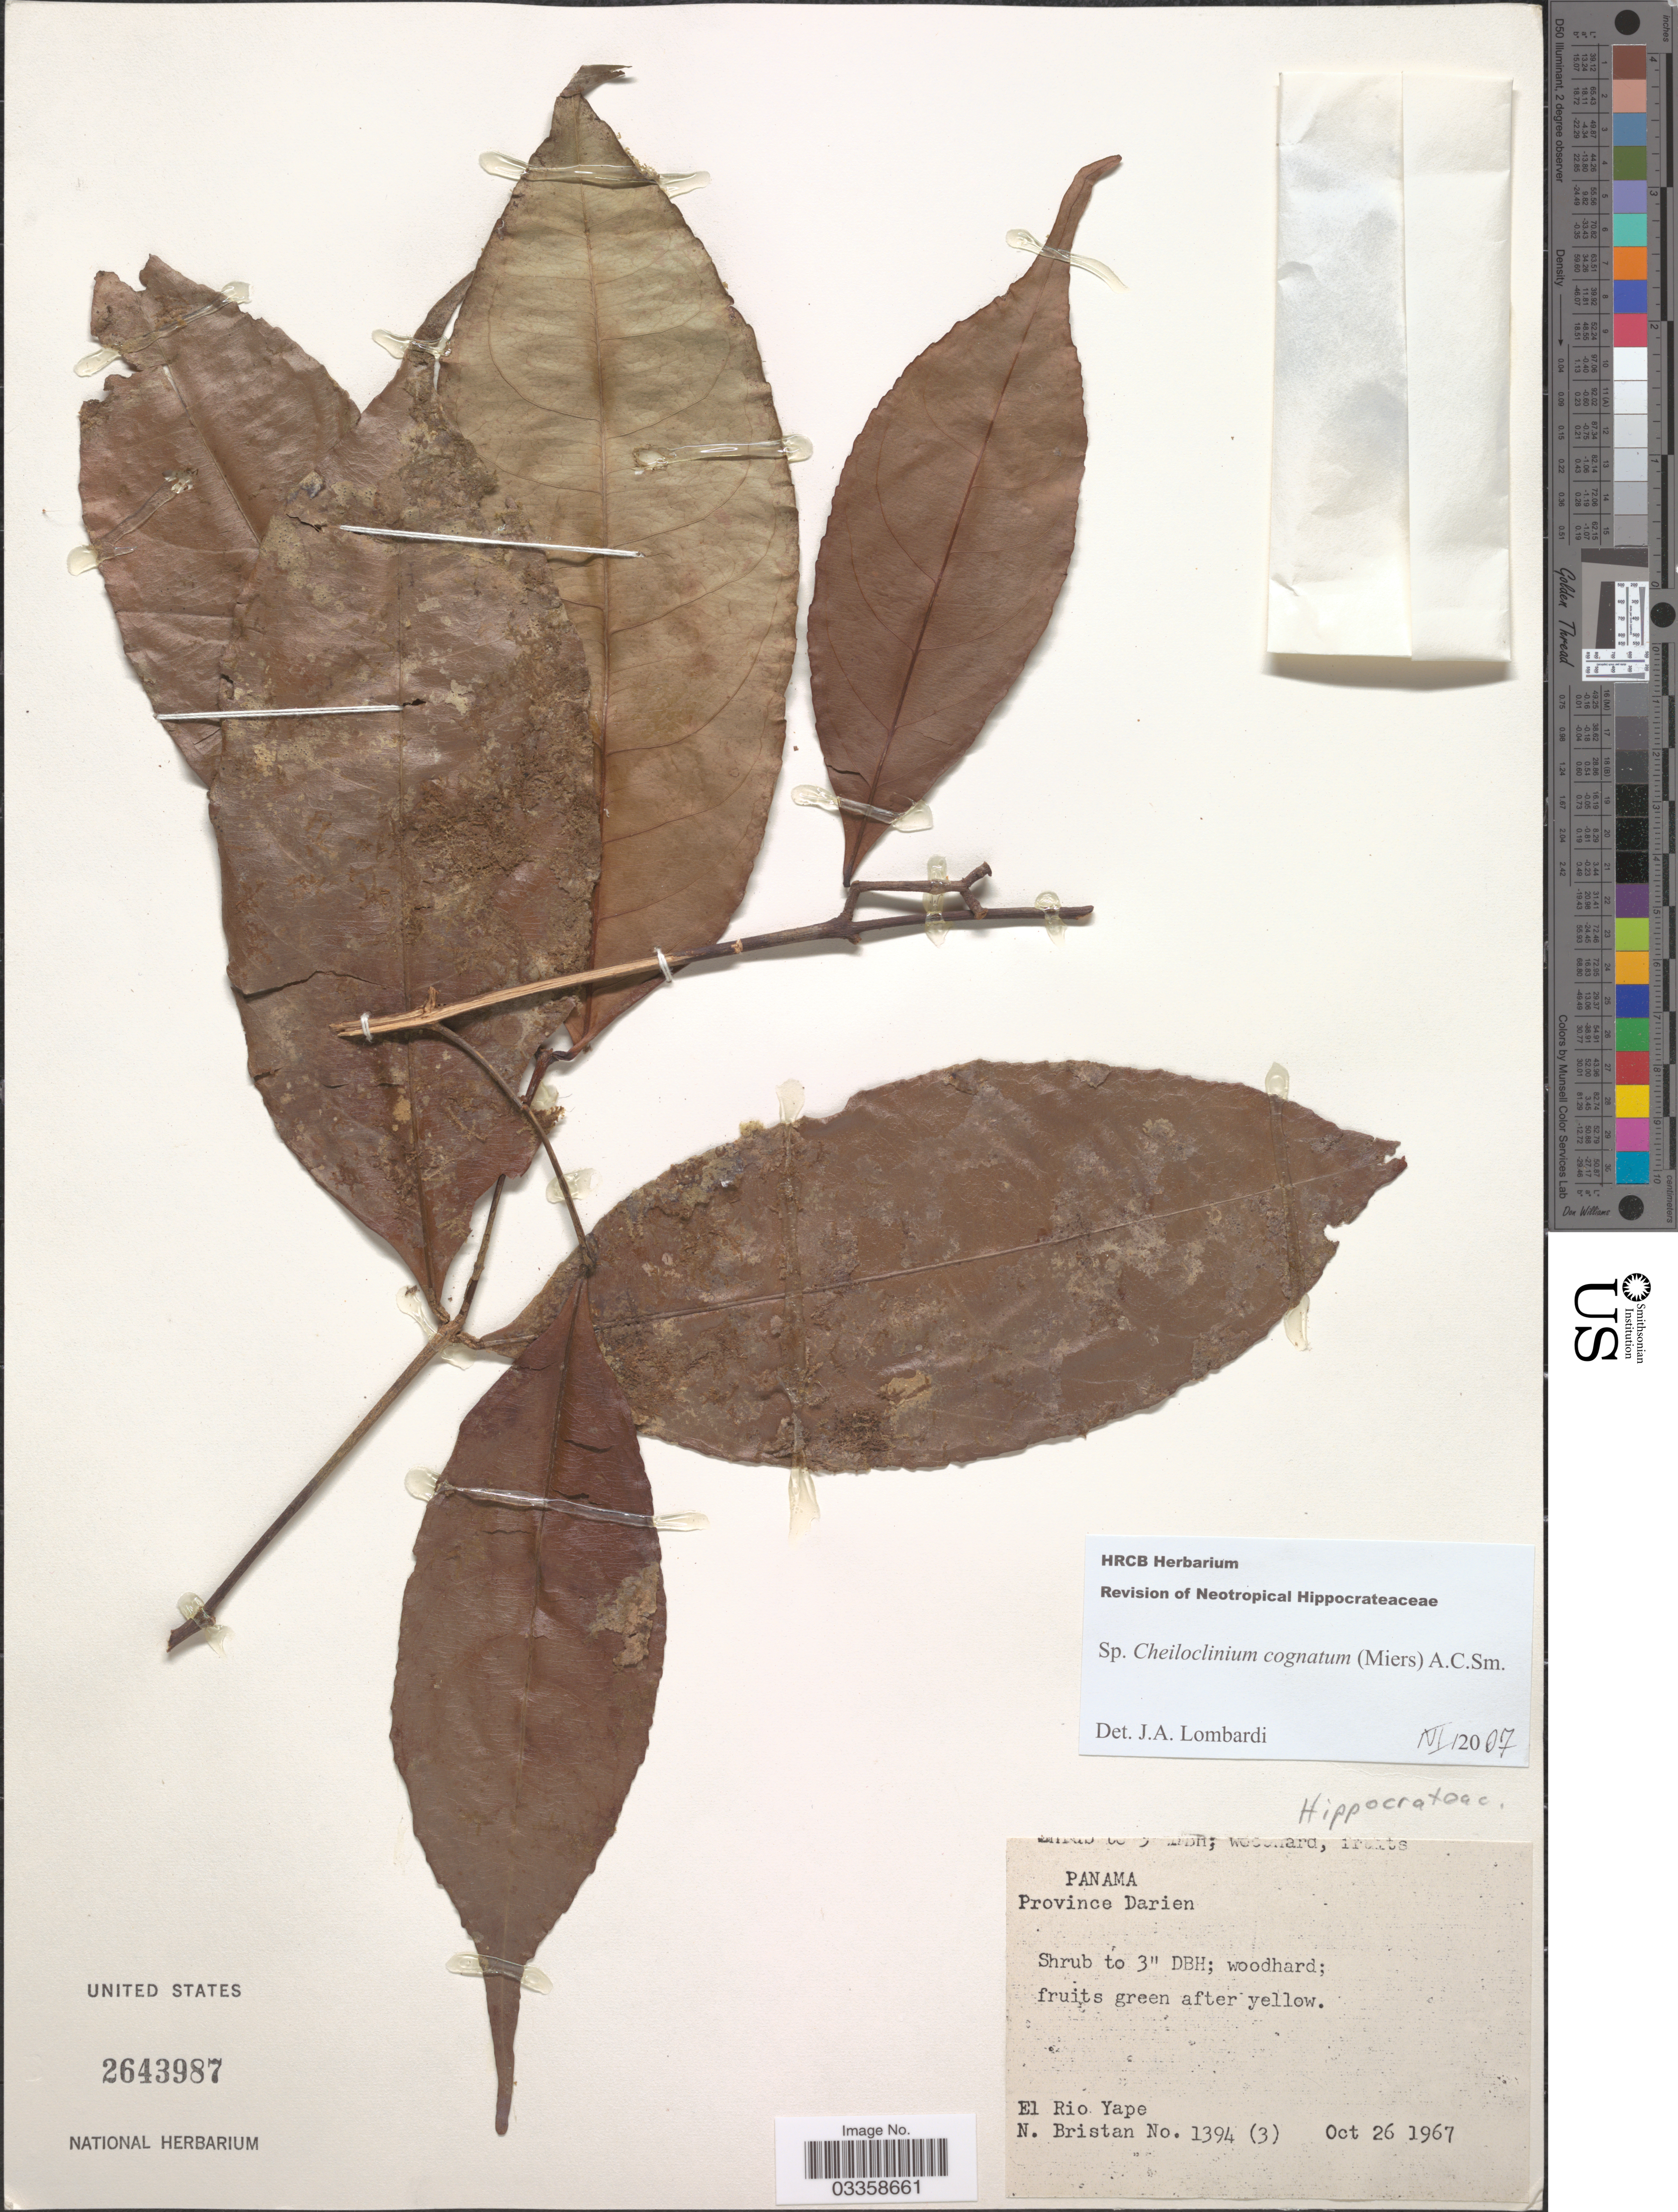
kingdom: Plantae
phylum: Tracheophyta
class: Magnoliopsida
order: Celastrales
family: Celastraceae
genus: Cheiloclinium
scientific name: Cheiloclinium cognatum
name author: (Miers) A.C. Sm.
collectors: N. Bristan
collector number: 1394 (3)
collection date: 1967-10-26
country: Panama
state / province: Darién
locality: El Rio Yape.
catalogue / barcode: US 2634987